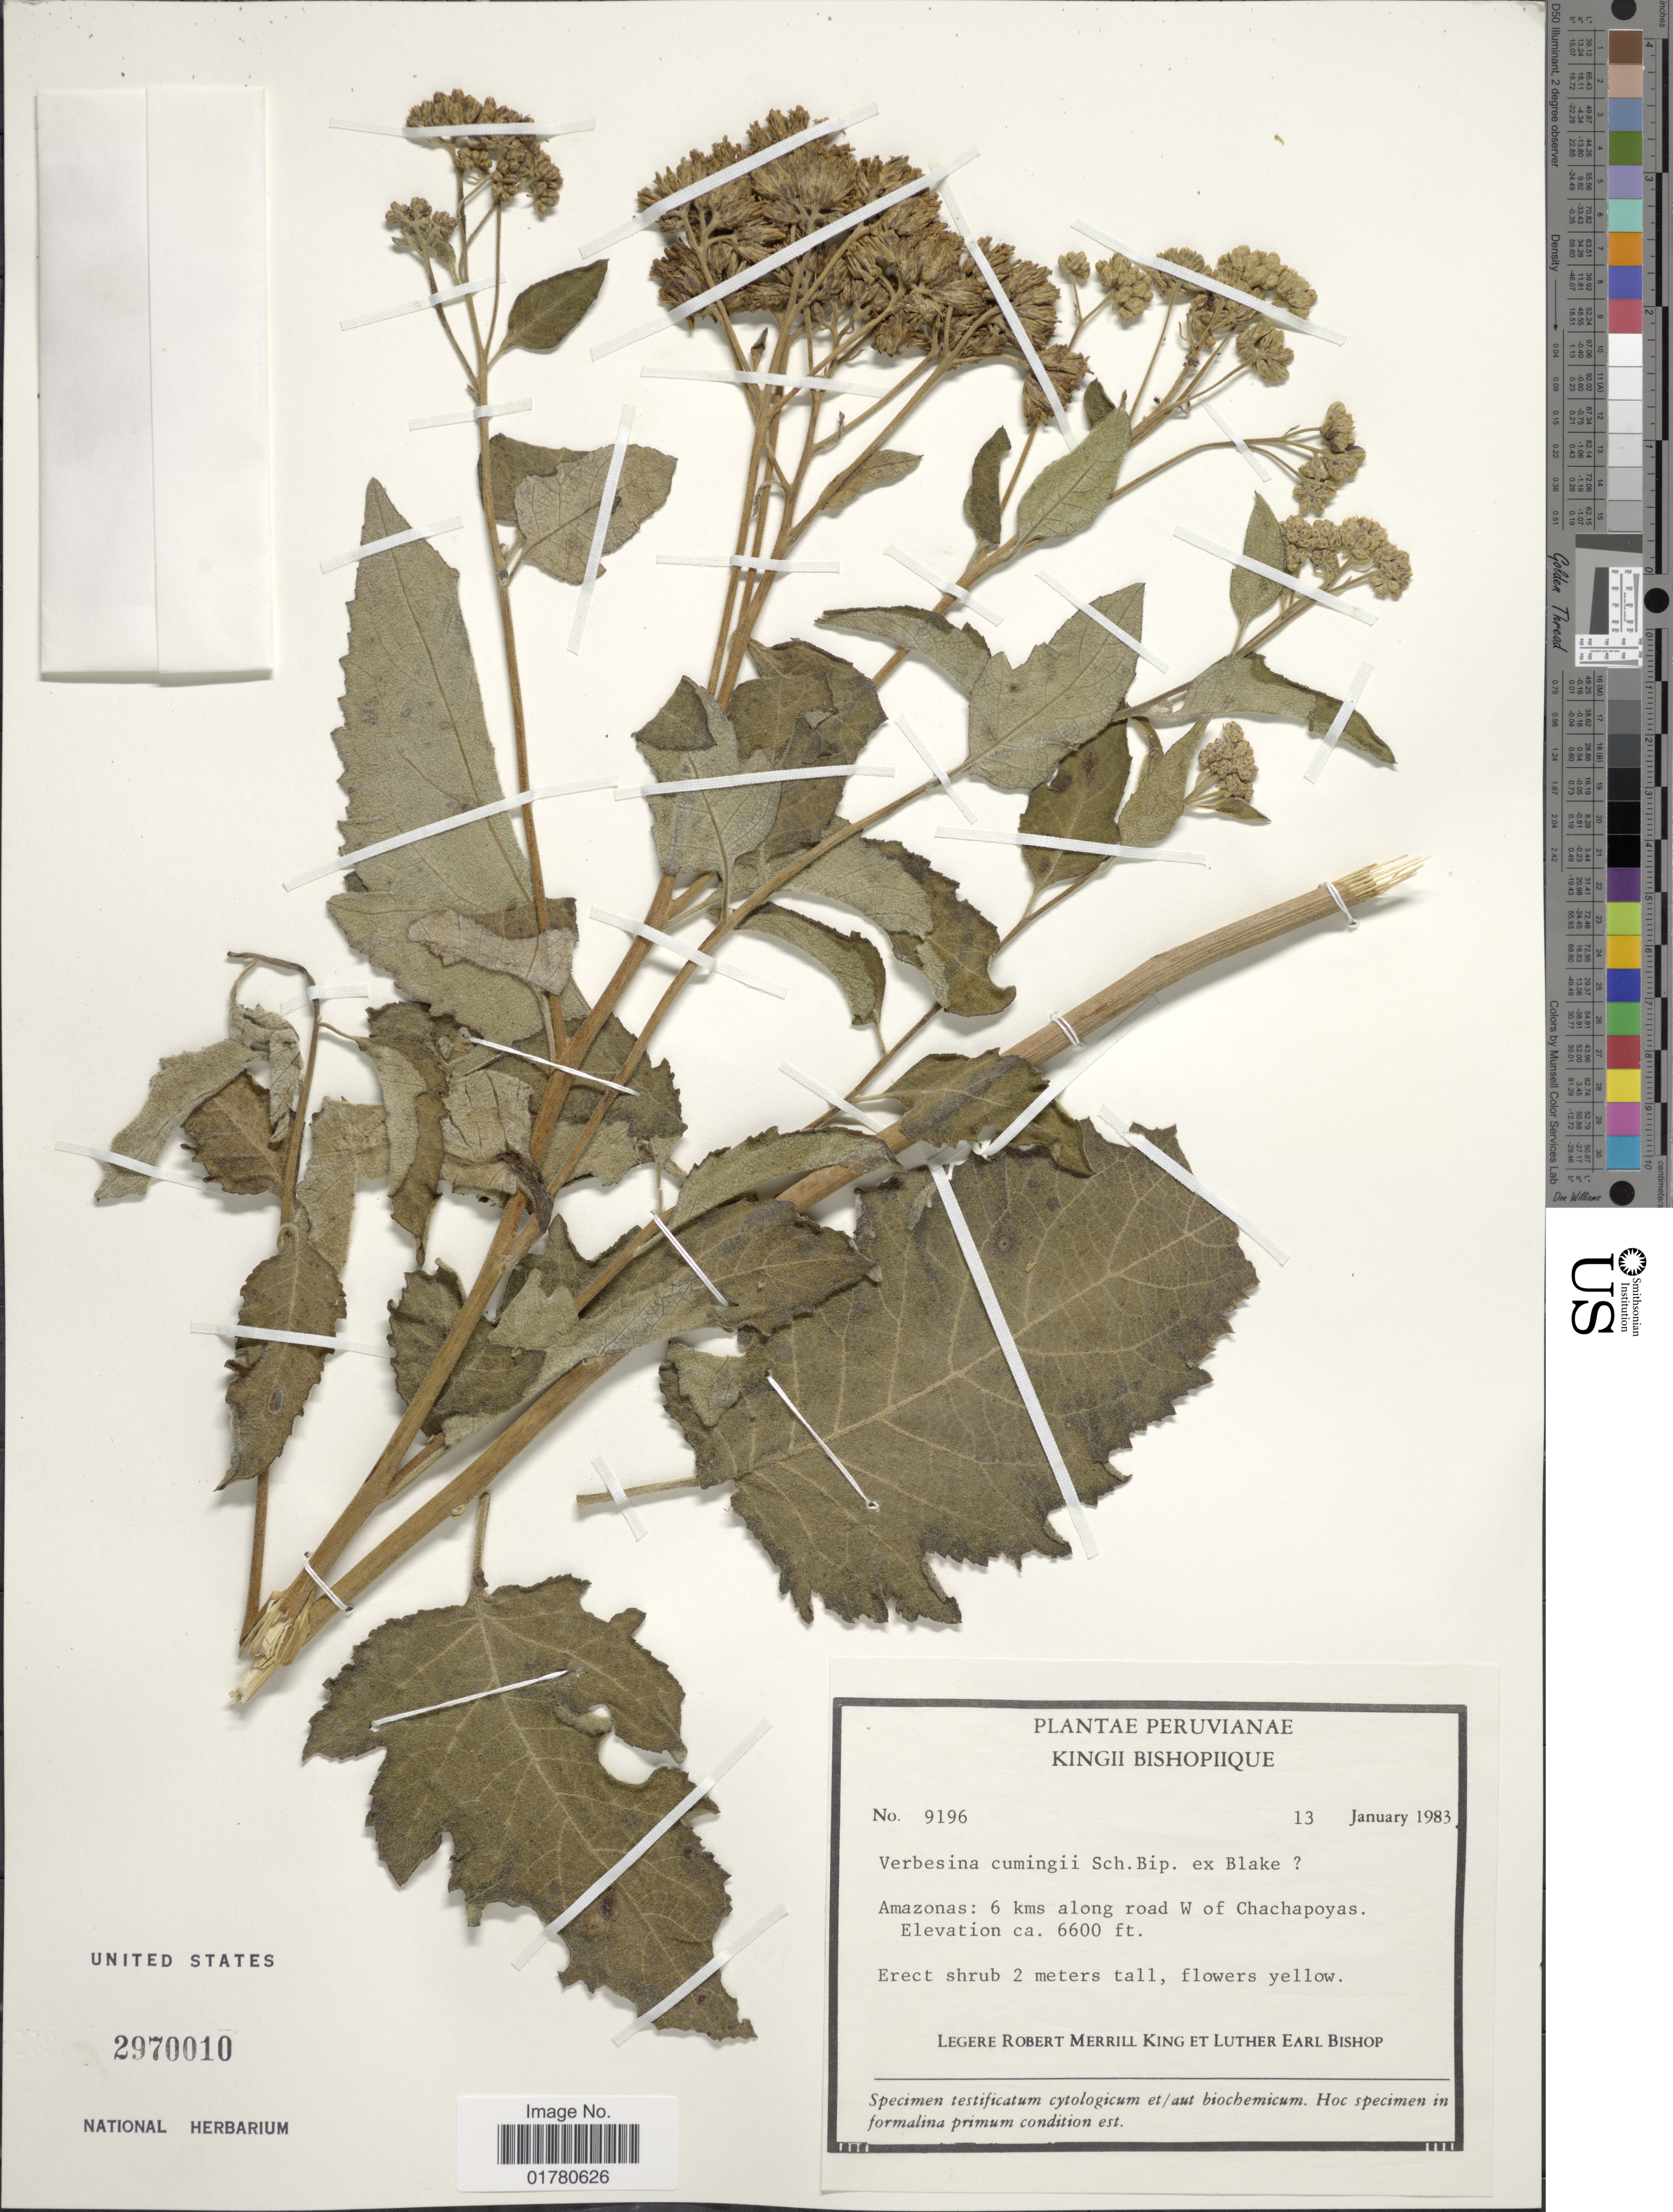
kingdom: Plantae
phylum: Tracheophyta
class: Magnoliopsida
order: Asterales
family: Asteraceae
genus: Verbesina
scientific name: Verbesina callacatensis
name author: Hieron.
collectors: R. M. King & L. E. Bishop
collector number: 9196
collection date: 1983-01-13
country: Peru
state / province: Amazonas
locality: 6 kms along road W of Chachapoyas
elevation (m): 2012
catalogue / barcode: US 2970010